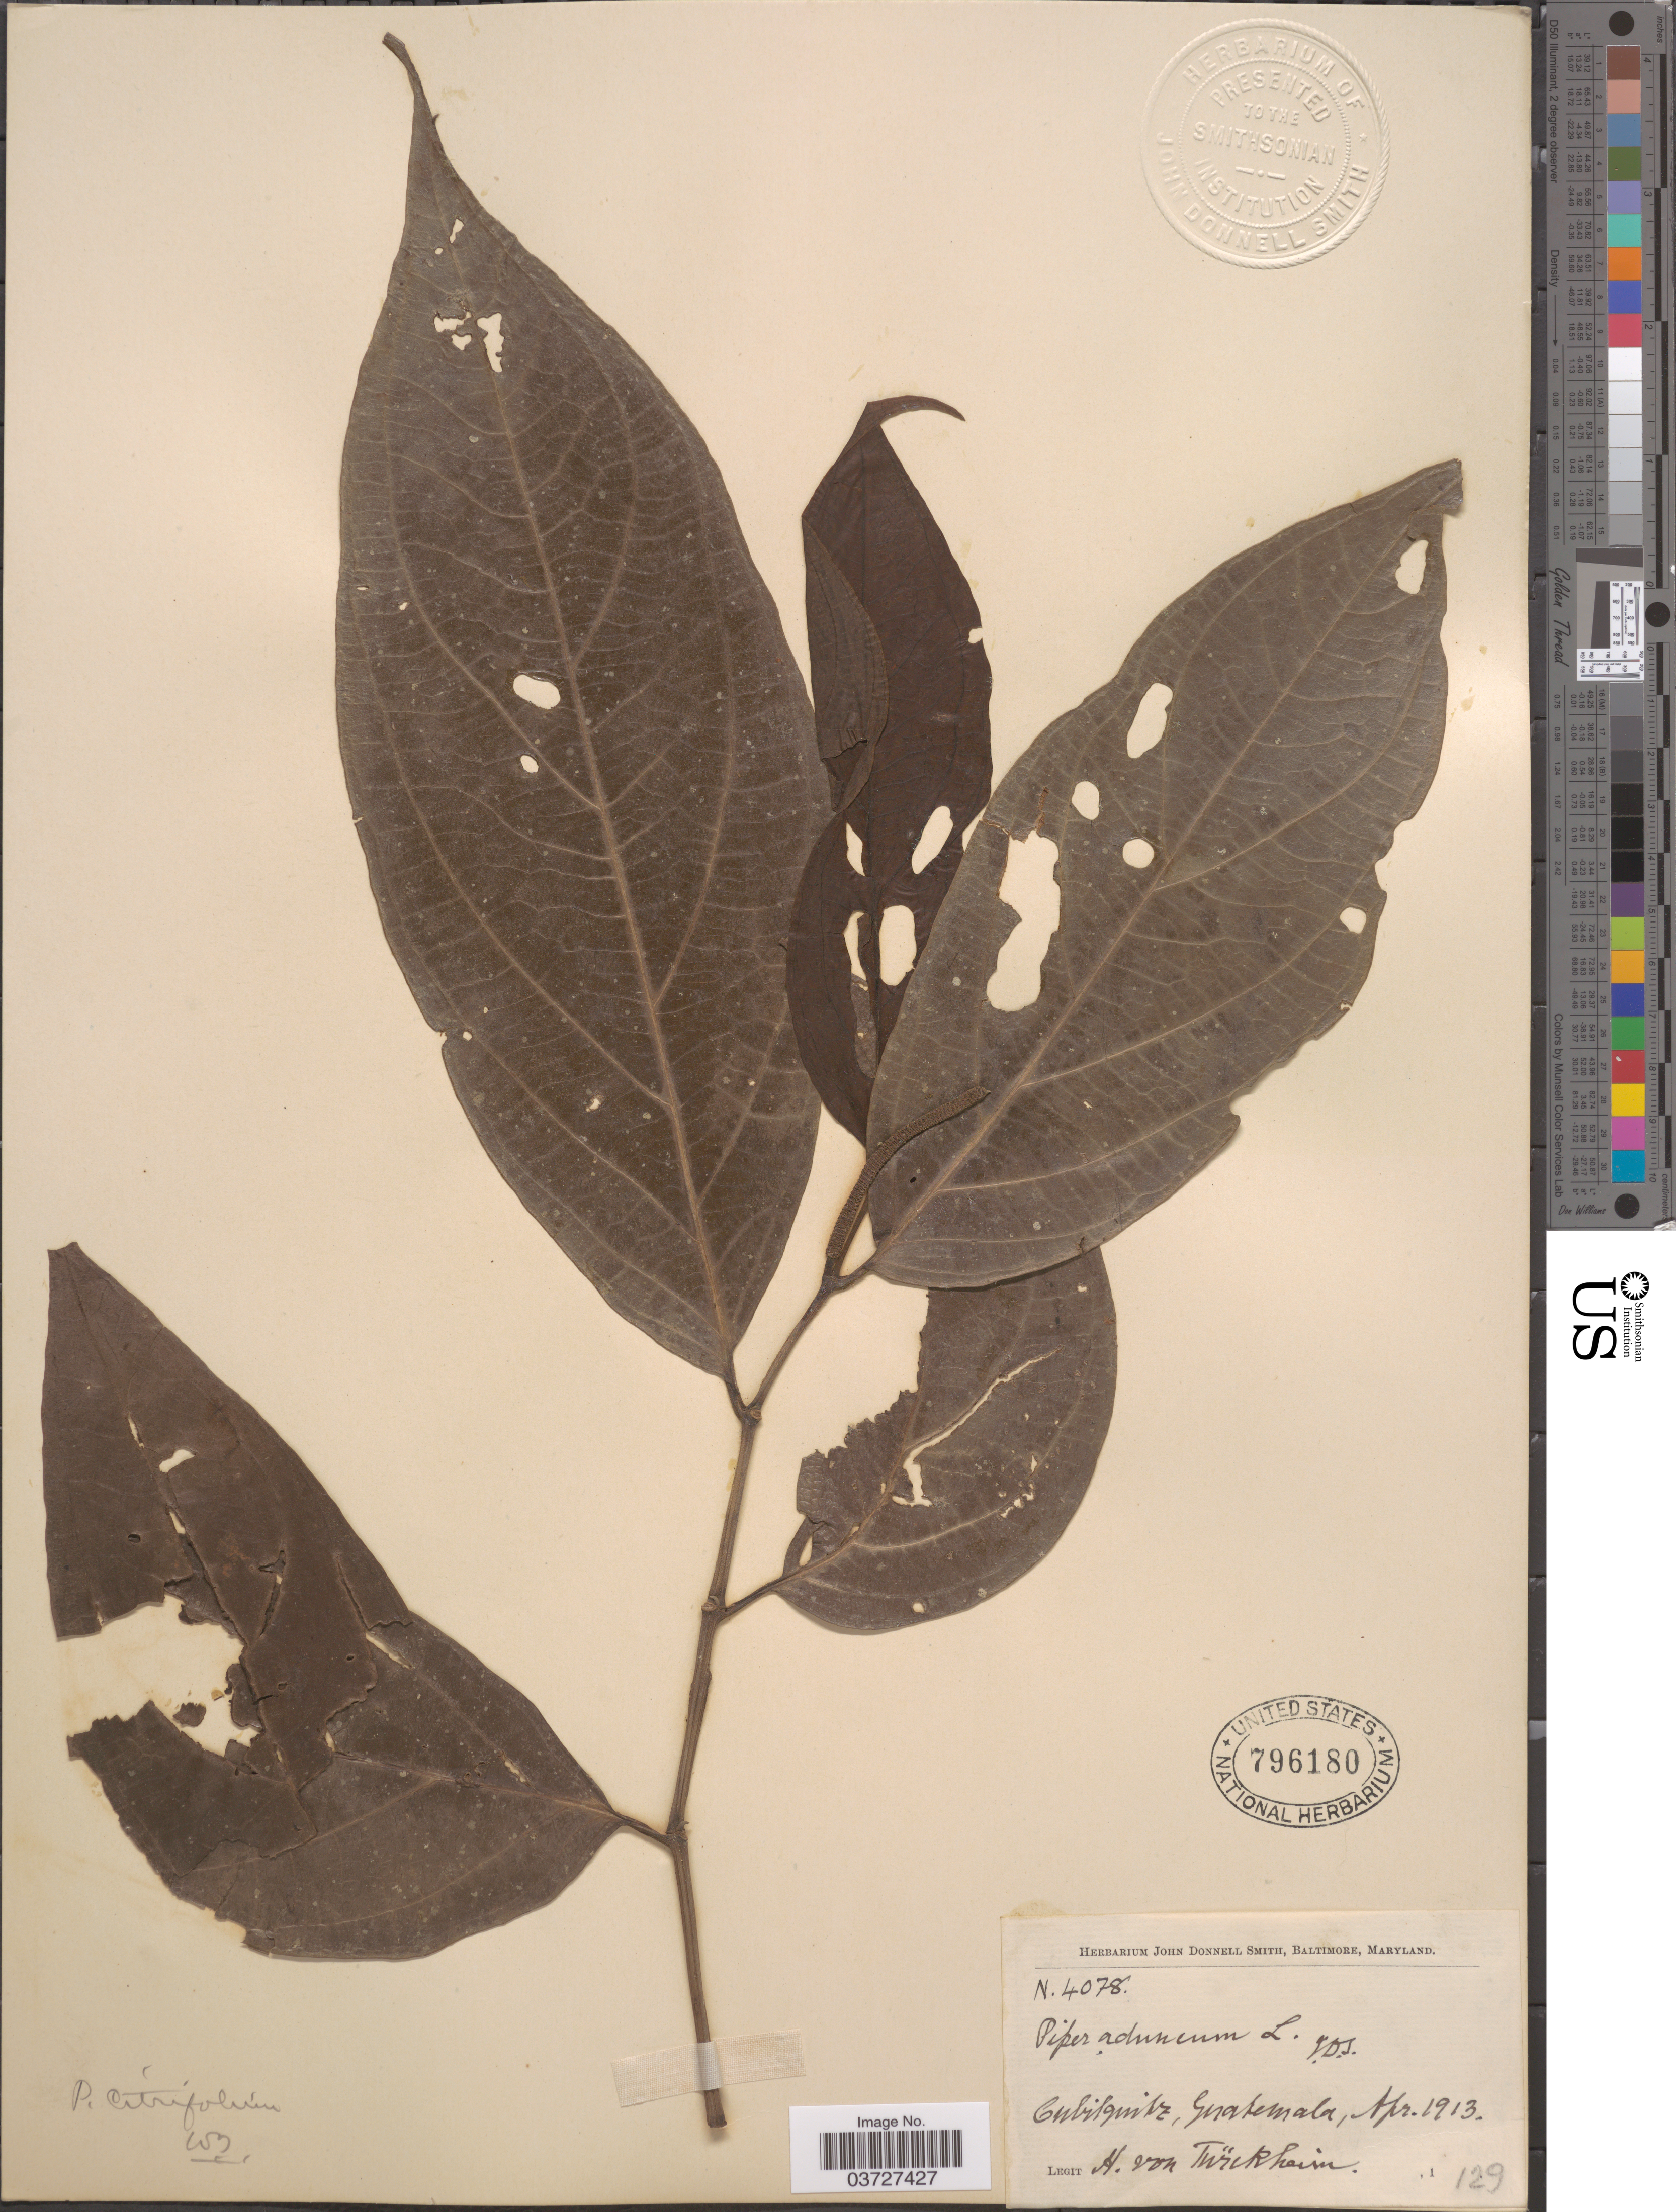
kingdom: Plantae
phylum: Tracheophyta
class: Magnoliopsida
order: Piperales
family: Piperaceae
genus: Piper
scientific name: Piper citrifolium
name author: Lam.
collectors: H. von Türckheim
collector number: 4078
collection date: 1913-04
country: Guatemala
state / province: Alta Verapaz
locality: Cubilquitz.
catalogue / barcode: US 796180